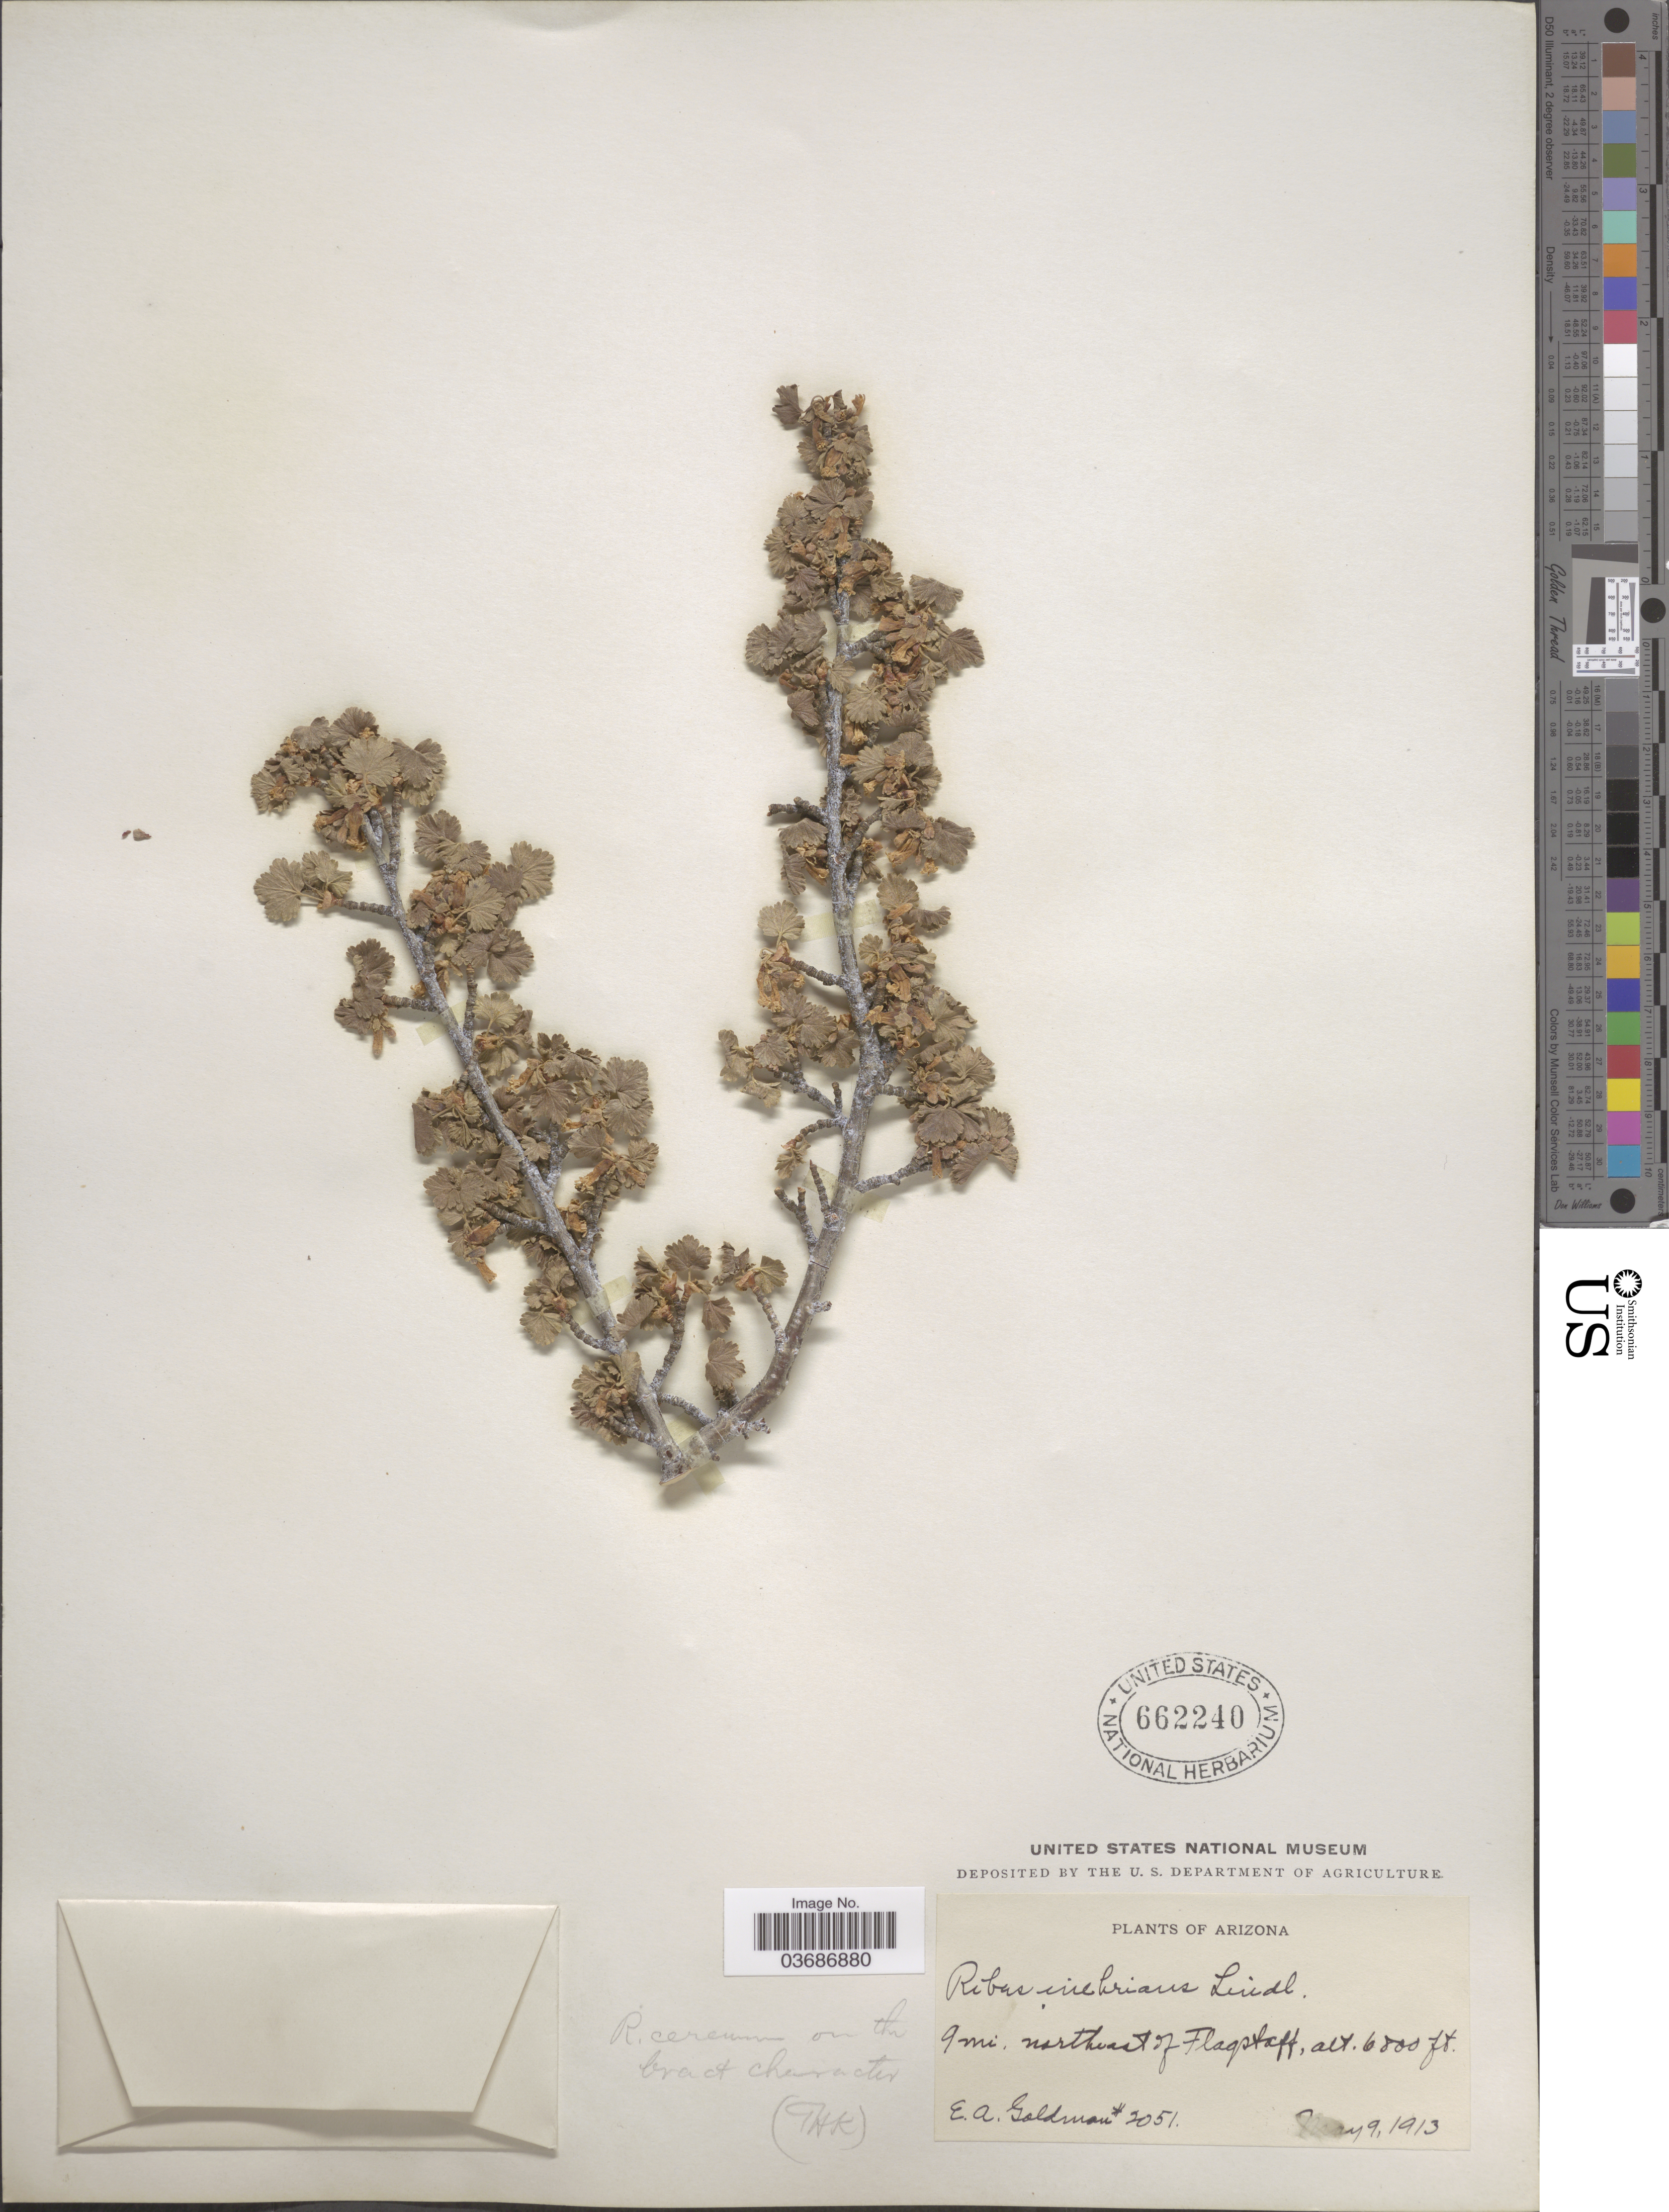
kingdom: Plantae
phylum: Tracheophyta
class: Magnoliopsida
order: Saxifragales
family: Grossulariaceae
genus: Ribes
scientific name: Ribes cereum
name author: Douglas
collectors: E. A. Goldman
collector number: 2051*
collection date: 1913-05-09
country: United States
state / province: Arizona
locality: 9 mi. northeast of Flagstaff.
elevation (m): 2073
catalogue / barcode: US 662240